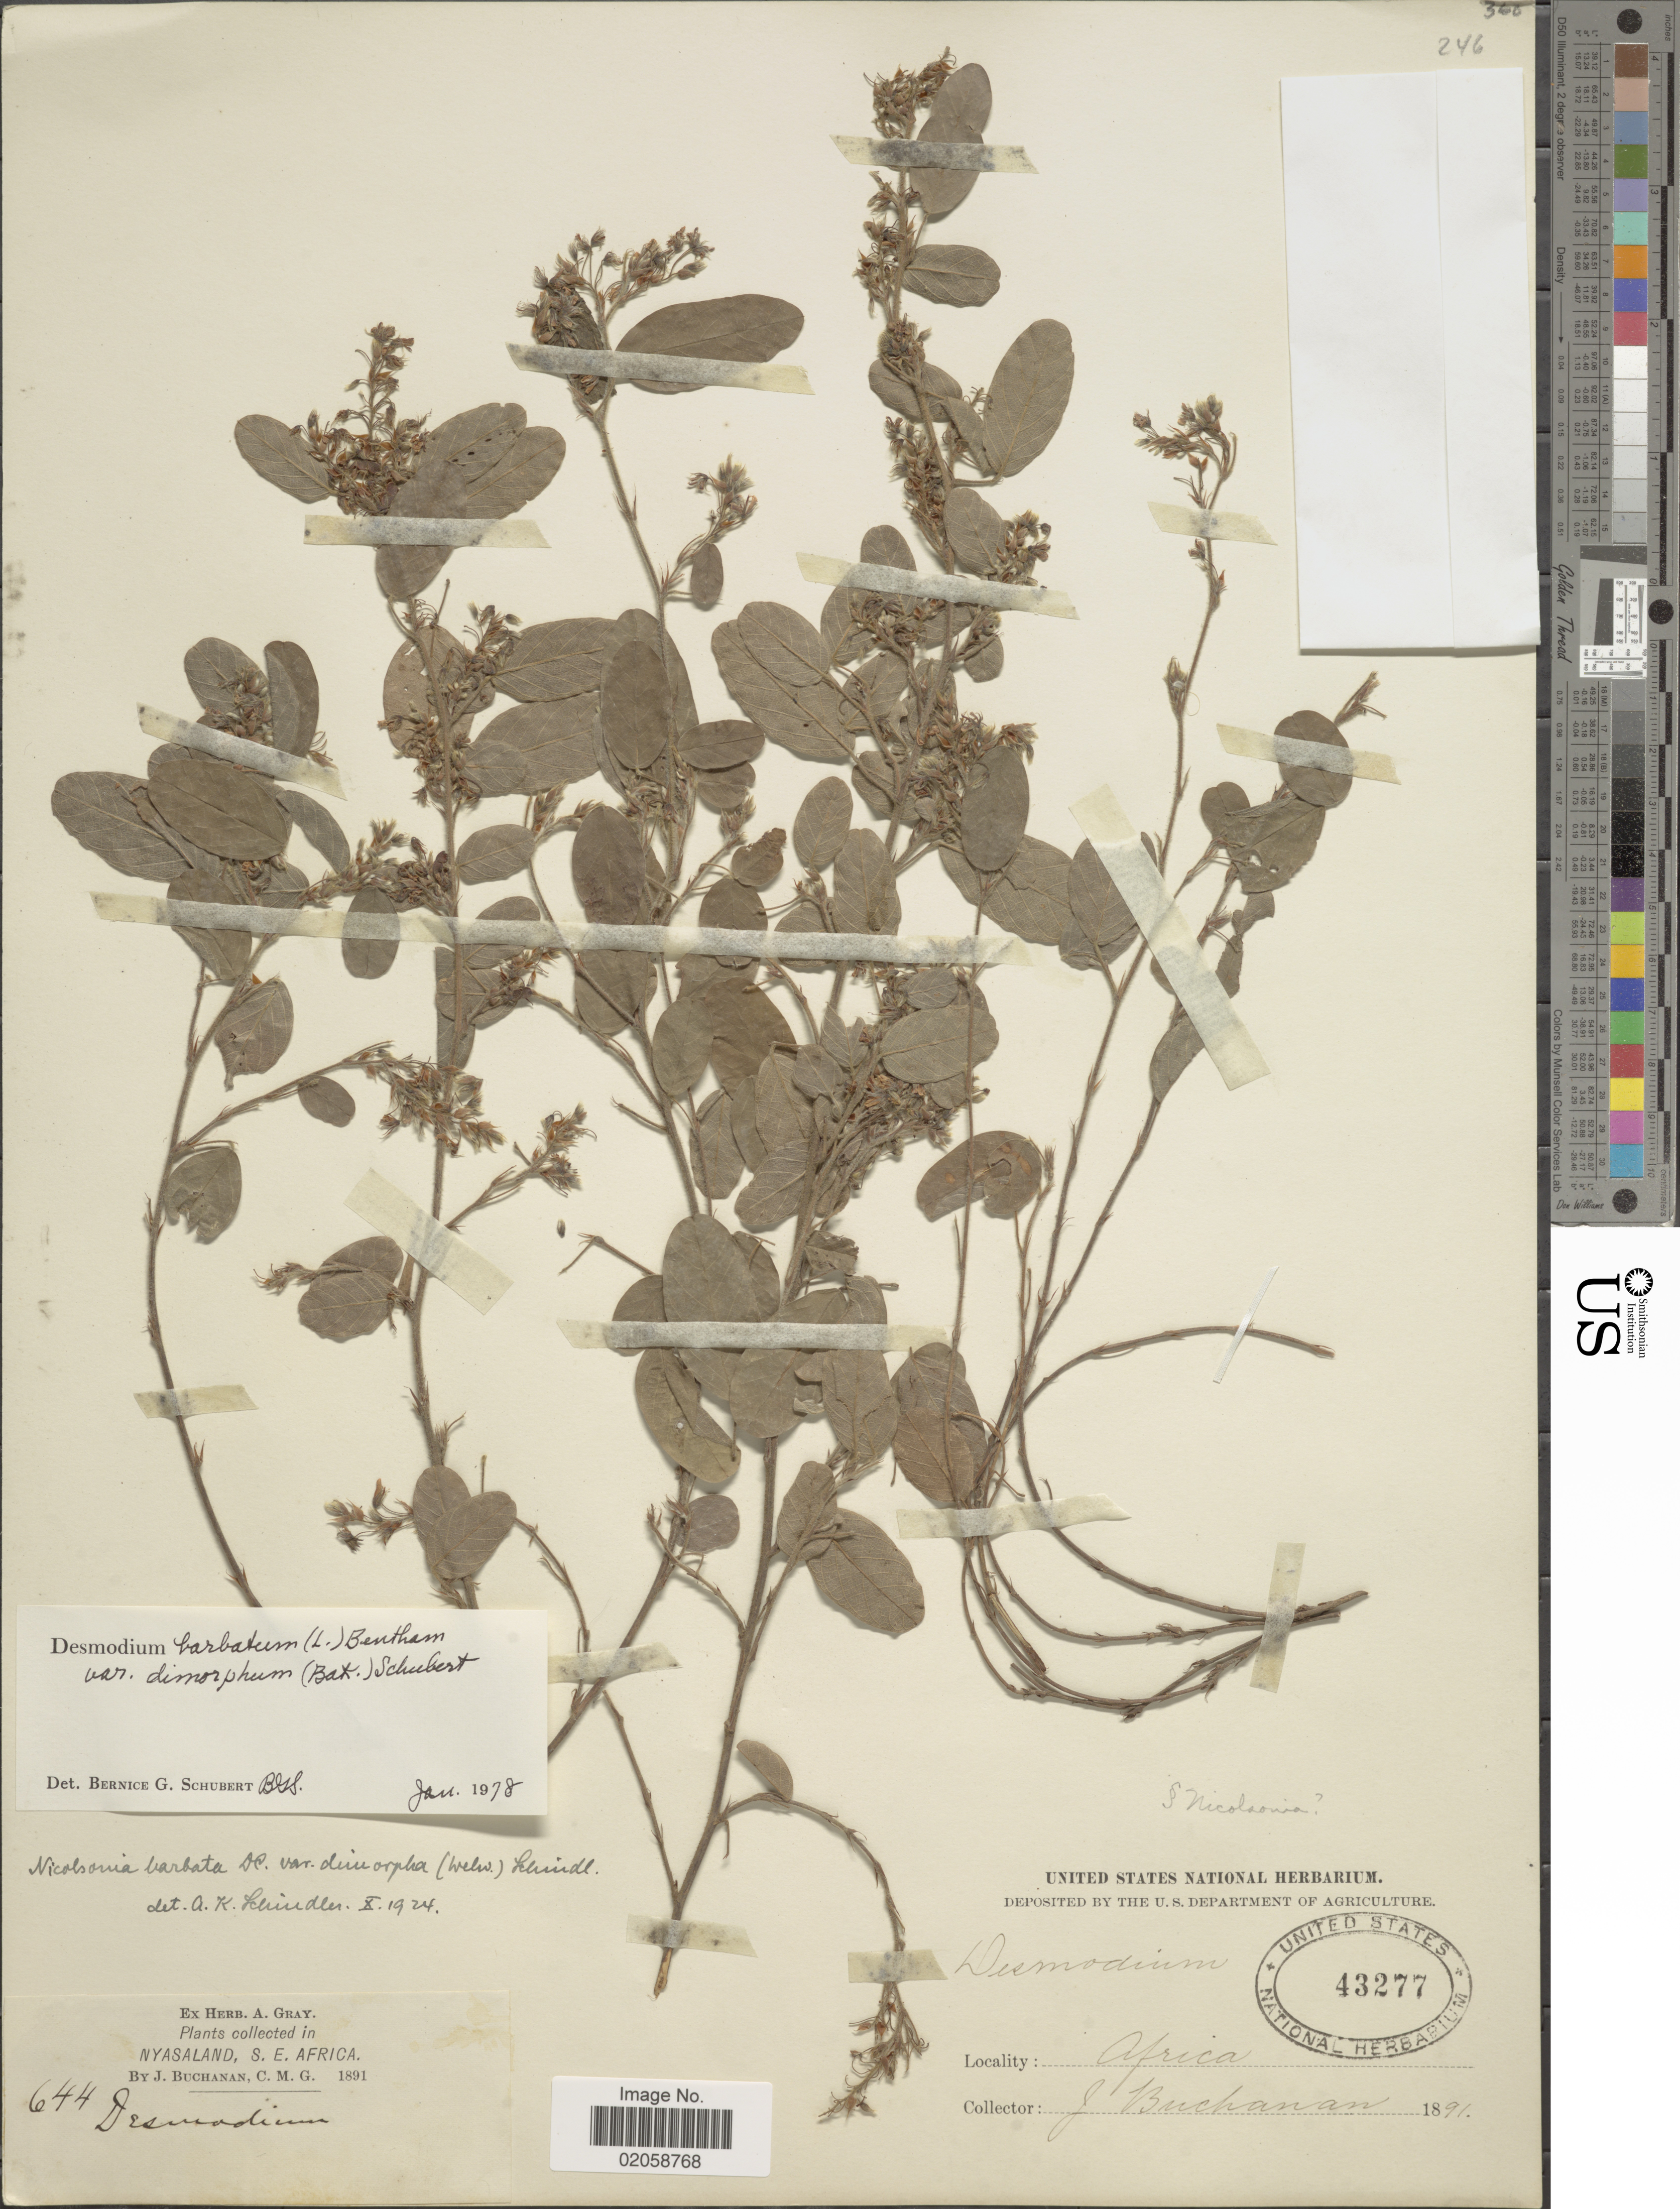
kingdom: Plantae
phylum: Tracheophyta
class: Magnoliopsida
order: Fabales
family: Fabaceae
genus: Grona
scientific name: Grona barbata var. dimorpha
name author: (Welw. ex Baker) H. Ohashi & K. Ohashi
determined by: Strong, Mark T., (BOT), Smithsonian Institution - National Museum of Natural History (UNITED STATES)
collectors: J. Buchanan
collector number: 644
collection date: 1891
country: Malawi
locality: Nyasaland, S.E. Africa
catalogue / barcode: US 43277